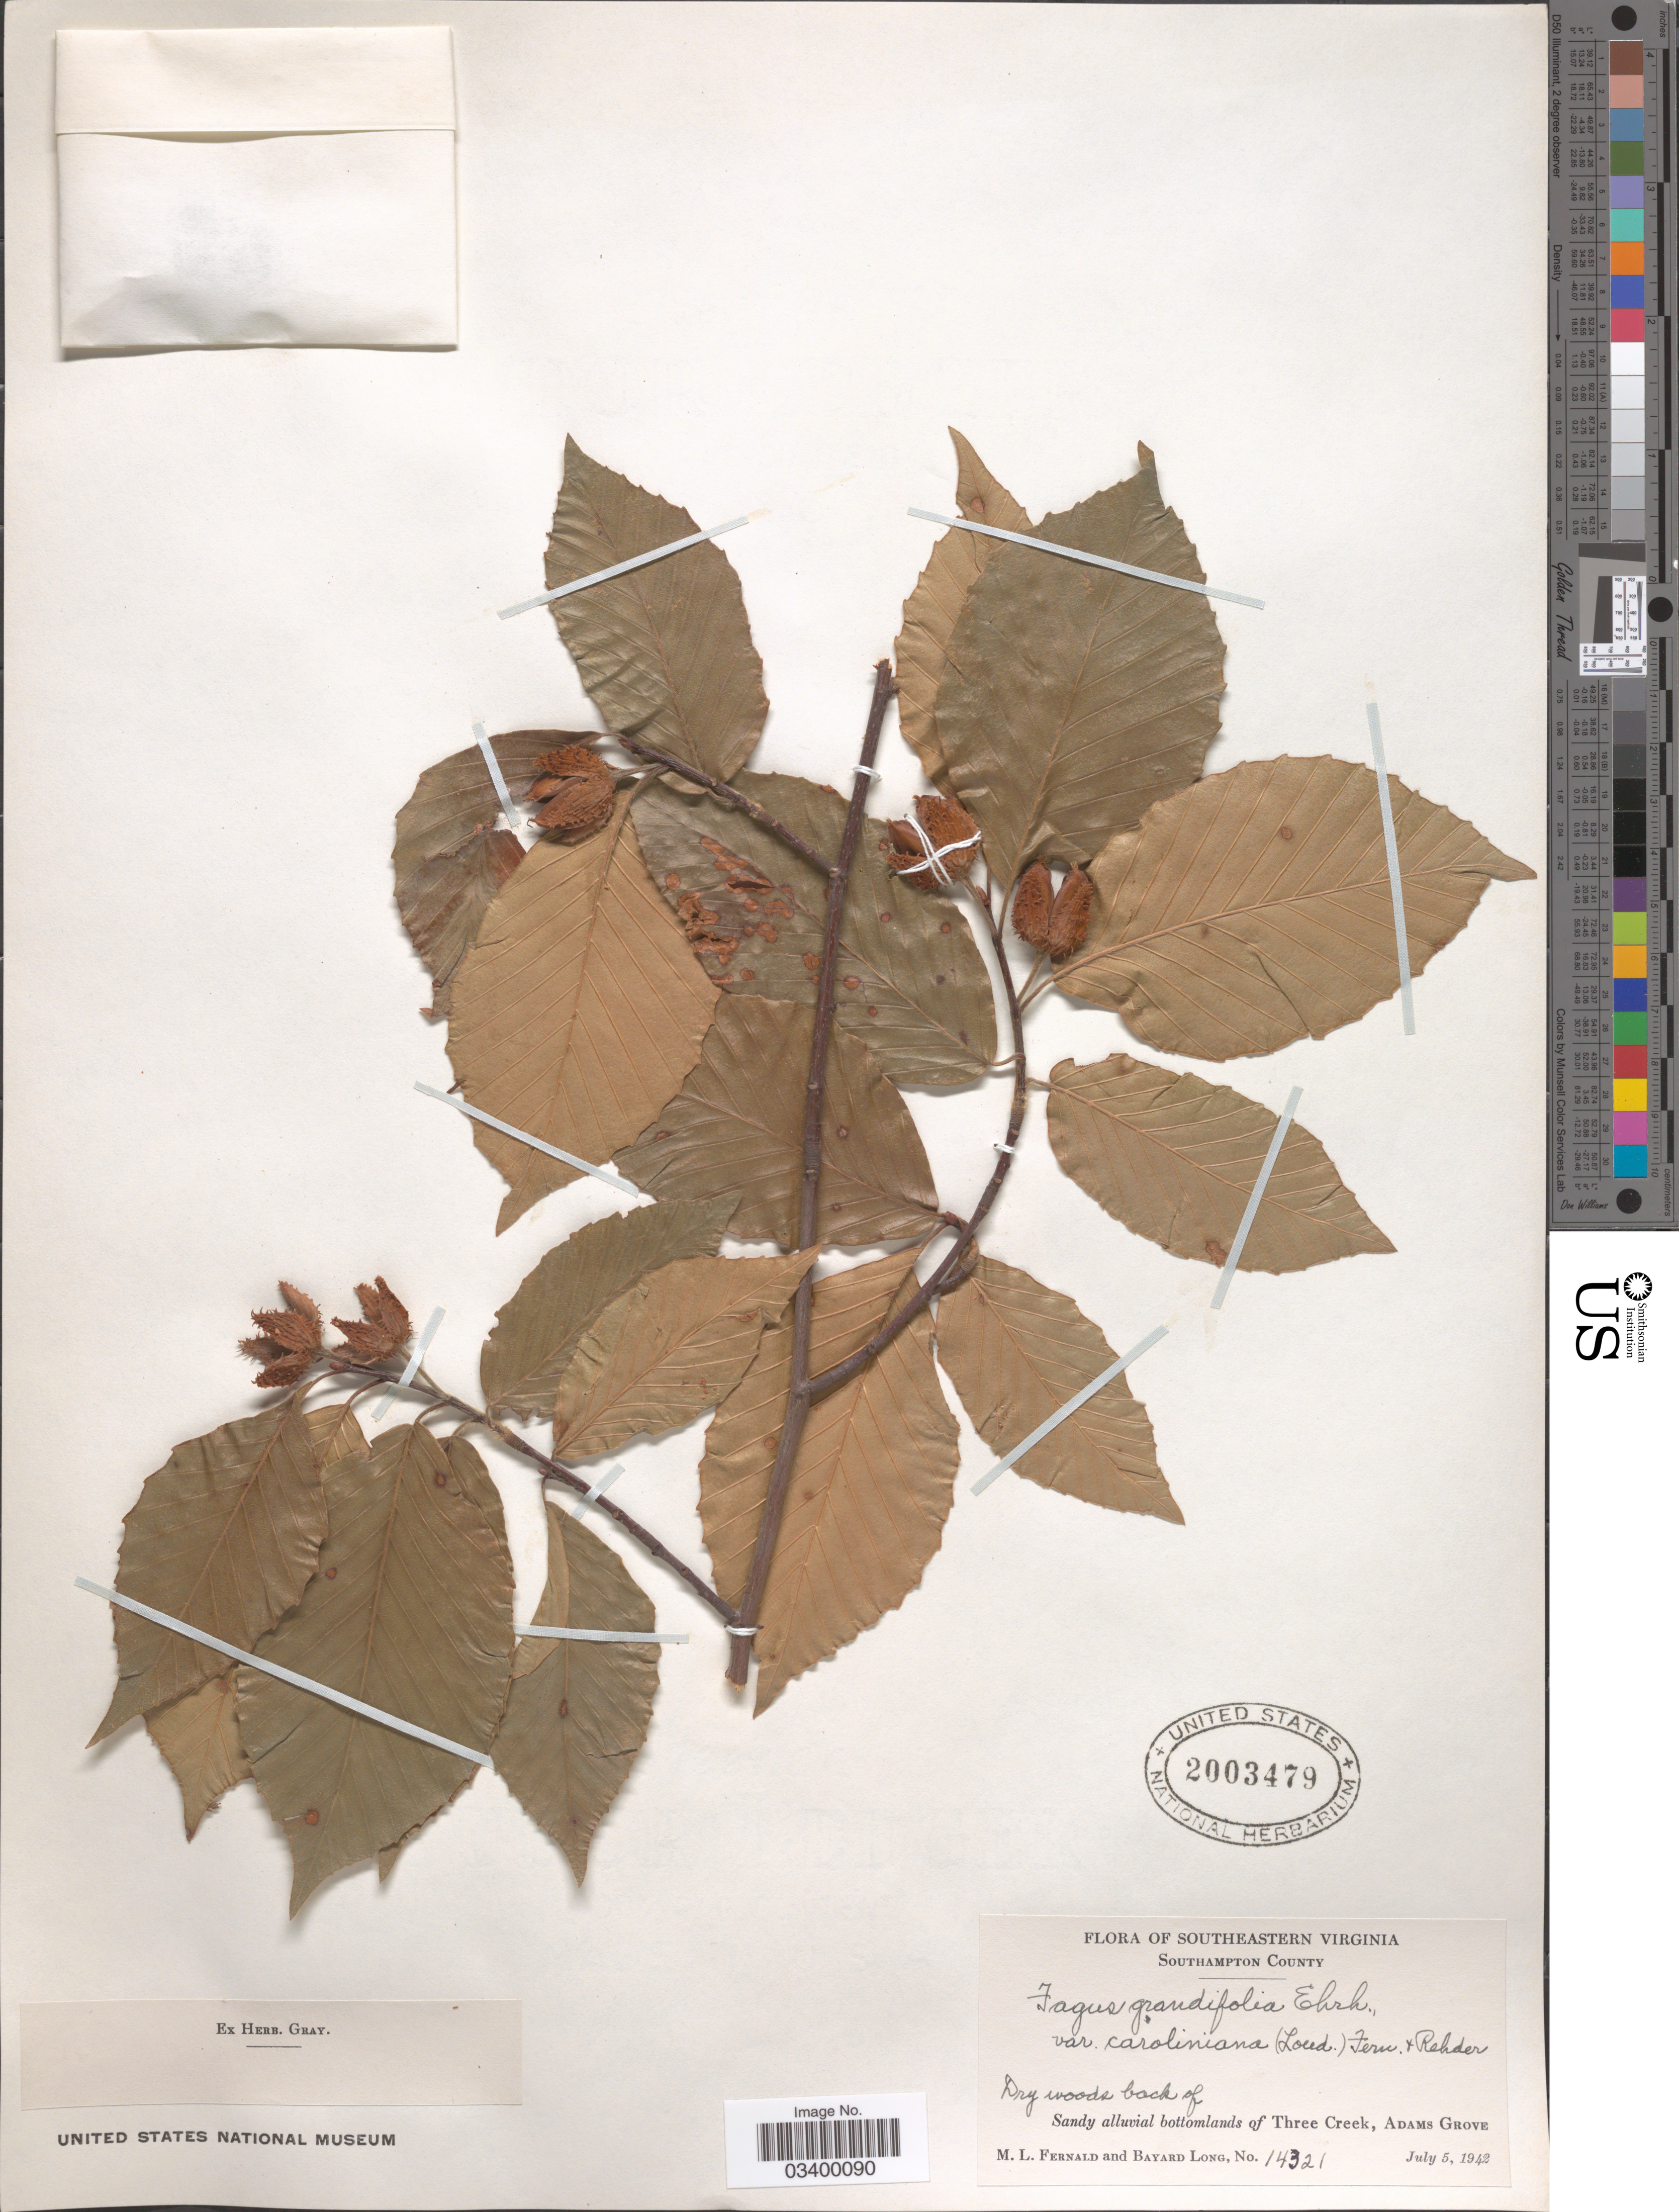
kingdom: Plantae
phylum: Tracheophyta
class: Magnoliopsida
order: Fagales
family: Fagaceae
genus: Fagus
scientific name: Fagus grandifolia subsp. caroliniana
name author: (Loudon) Fernald & Rehder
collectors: M. L. Fernald & B. Long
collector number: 14321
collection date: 1942-07-05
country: United States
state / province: Virginia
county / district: Southampton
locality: Southeastern Virginia. Southampton County. Dry woods back of sandy alluvial bottomlands of Three Creek, Adams Grove.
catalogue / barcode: US 2003479